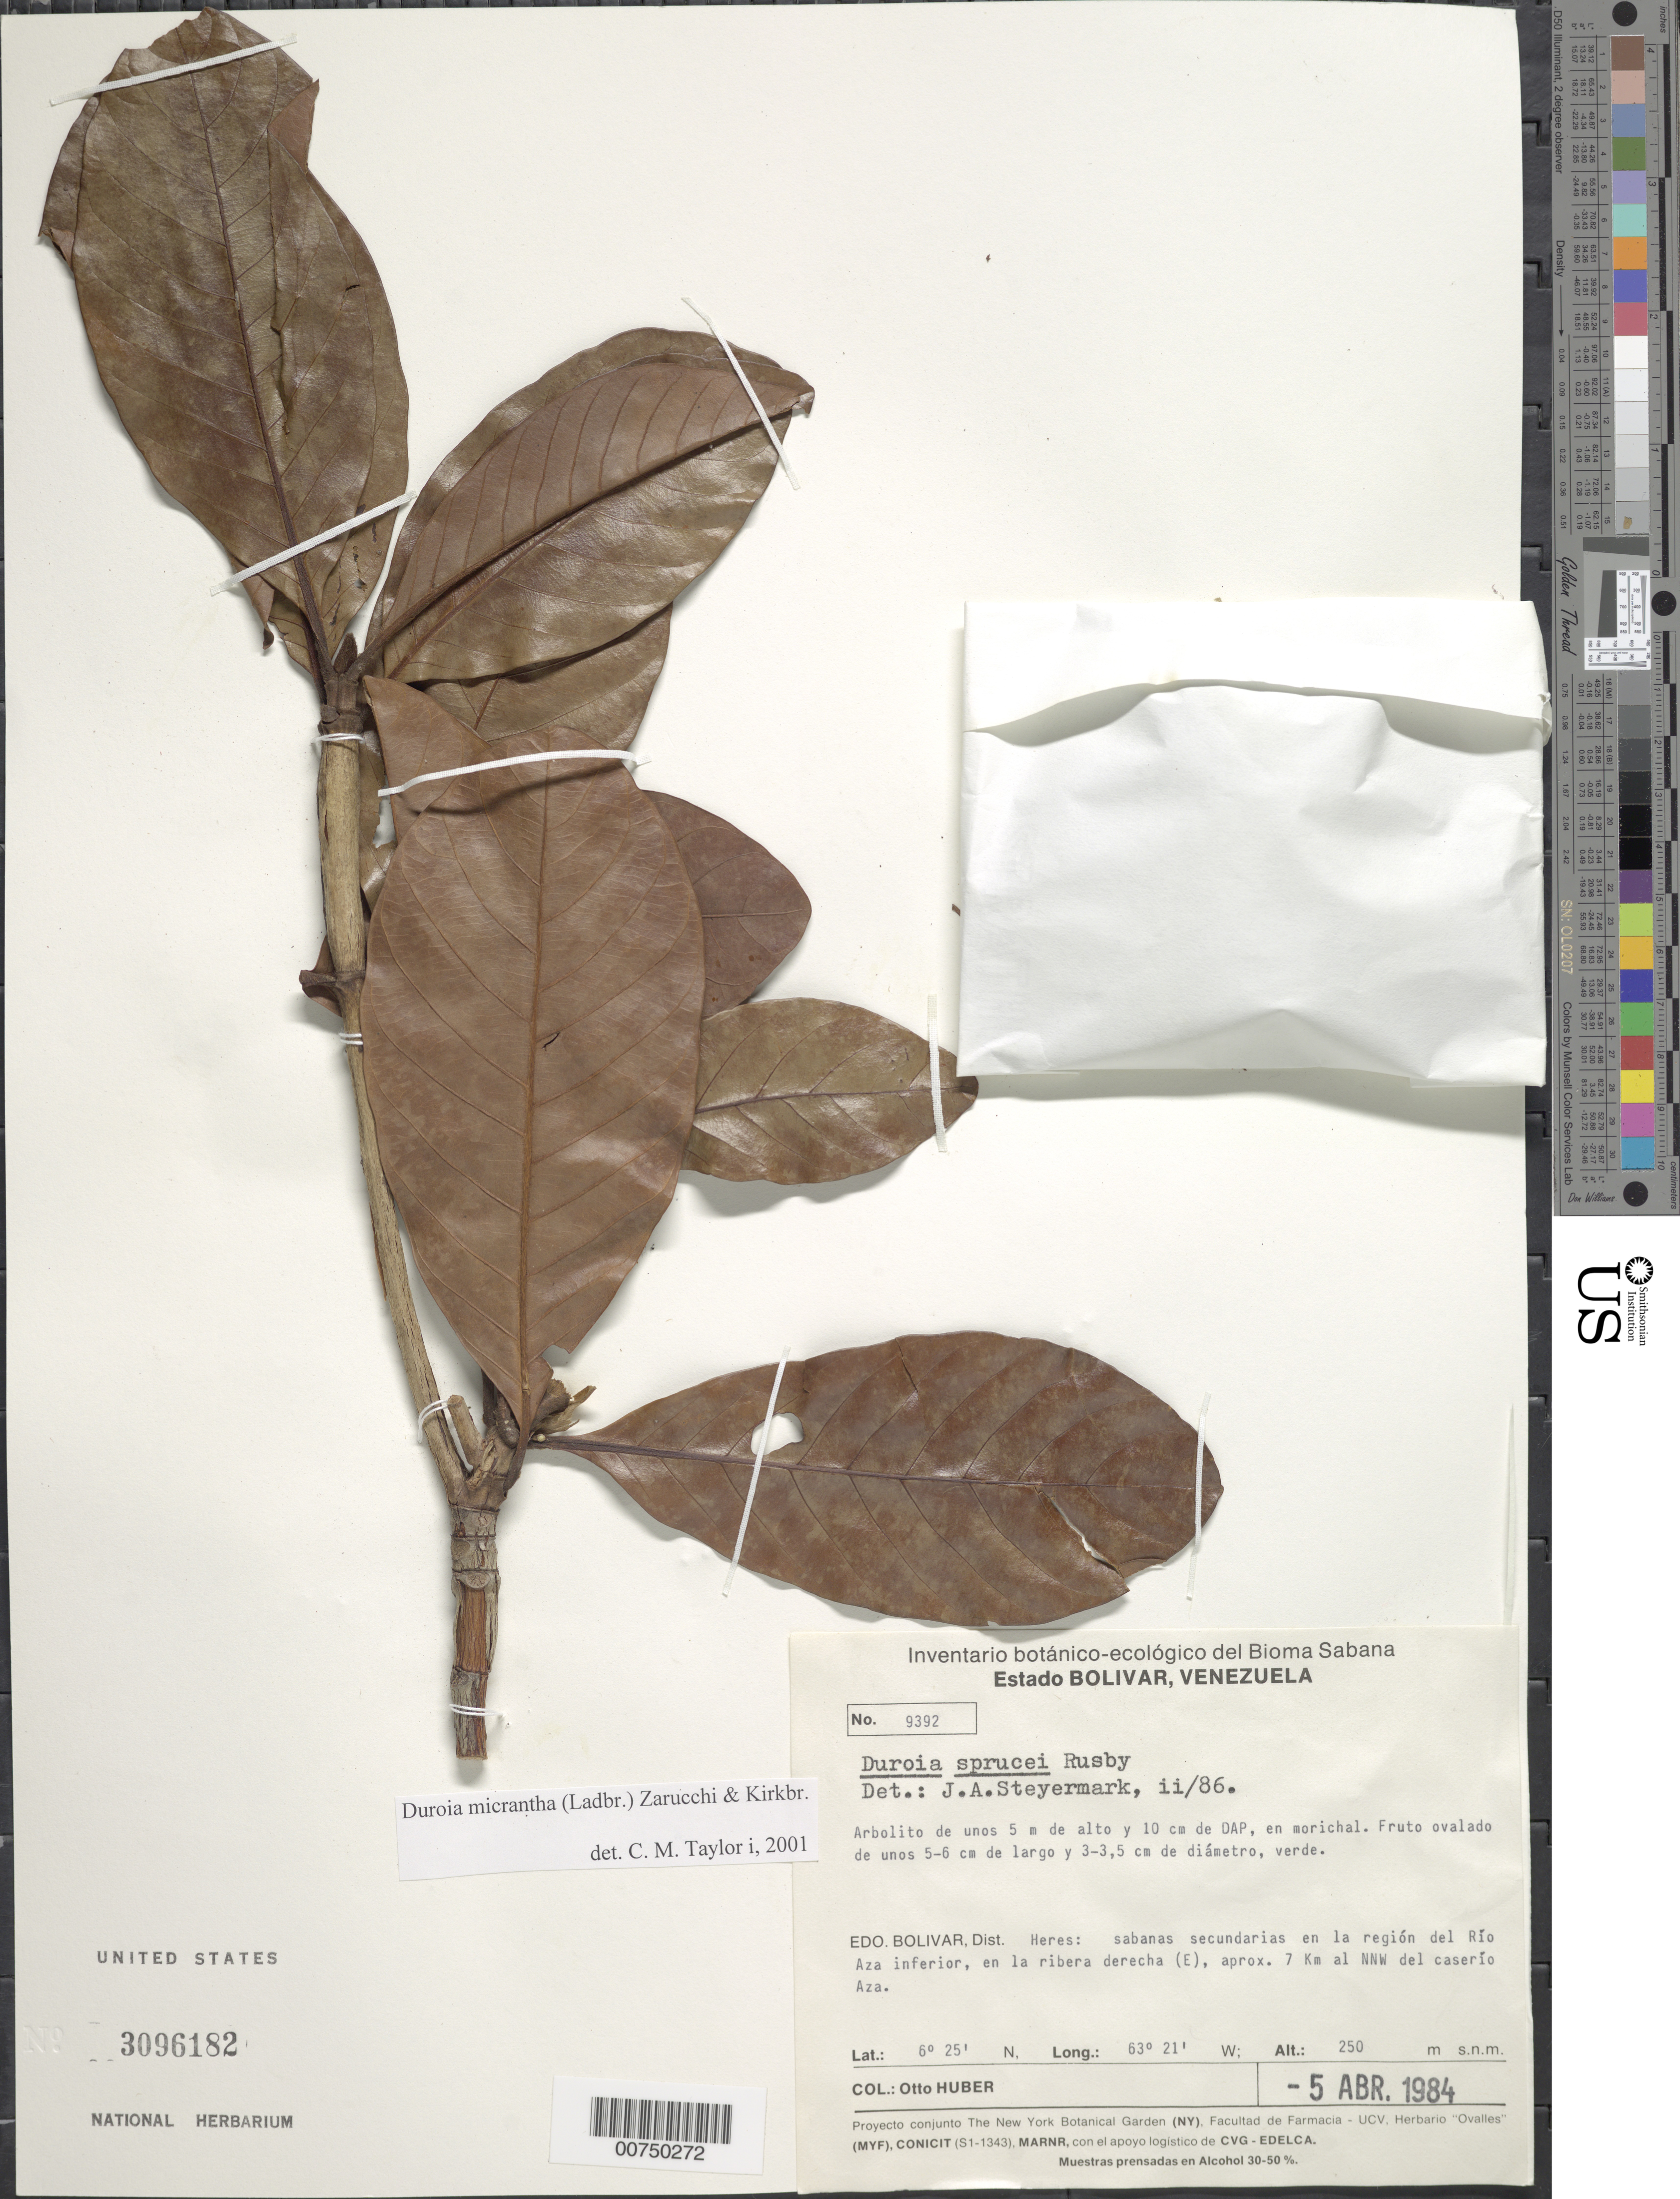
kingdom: Plantae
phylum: Tracheophyta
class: Magnoliopsida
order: Gentianales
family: Rubiaceae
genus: Duroia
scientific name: Duroia micrantha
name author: (Ladbr.) Zarucchi & J.H. Kirkbr.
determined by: Taylor, Charlotte M.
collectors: O. Huber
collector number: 9392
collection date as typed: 5-Apr-84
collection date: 1984-04-05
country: Venezuela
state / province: Bolívar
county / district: Heres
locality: Río Aza inferíor, en la ribera derecha (E), aprox. 7 km al NNW del caserío Aza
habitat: Sabanas secundarias; en morichal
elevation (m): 250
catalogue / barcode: US 3096182